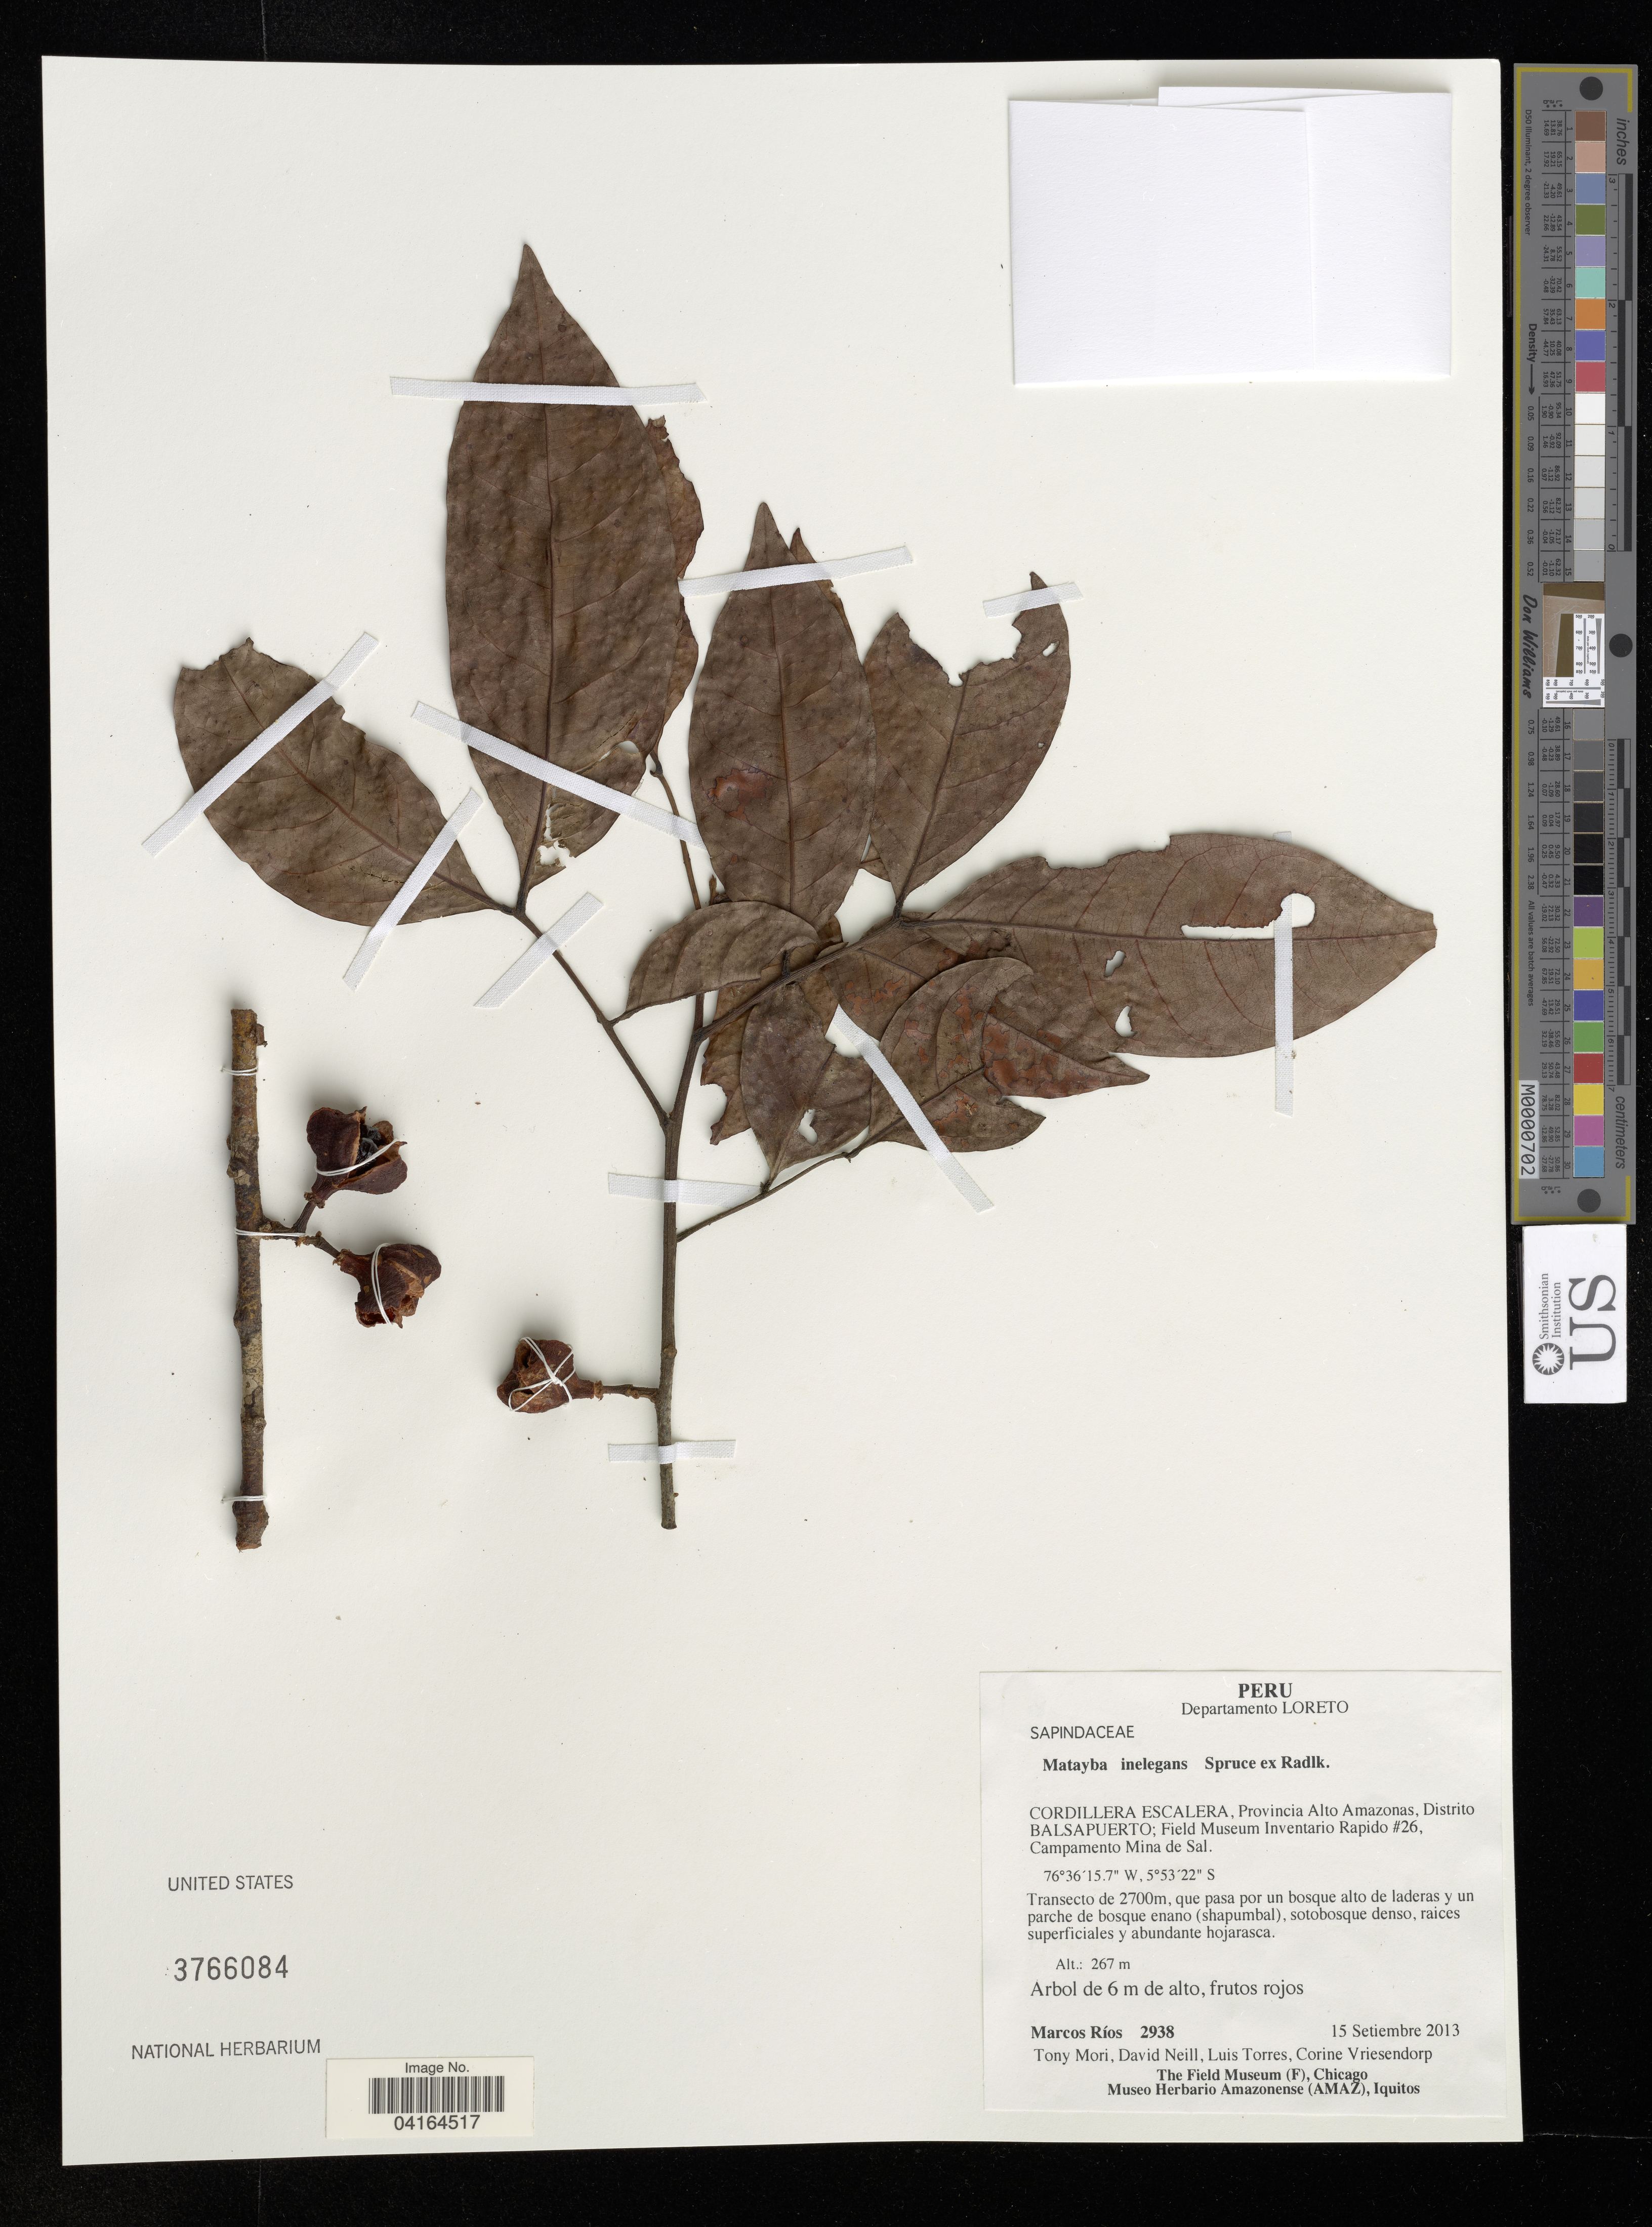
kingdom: Plantae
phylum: Tracheophyta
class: Magnoliopsida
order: Sapindales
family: Sapindaceae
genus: Matayba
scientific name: Matayba inelegans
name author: Radlk.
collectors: M. Rios, T. Mori, D. Neill, L. Torres & C. Vriesendorp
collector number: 2938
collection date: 2013-09-15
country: Peru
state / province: Loreto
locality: Departamento Loreto. Cordillera Escalera, Provincia Alto Amazonas, Distrito Balsapuerto; Field Museum Inventario Rapido #26, Campamento Mina de Sal.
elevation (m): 267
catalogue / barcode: US 3766084